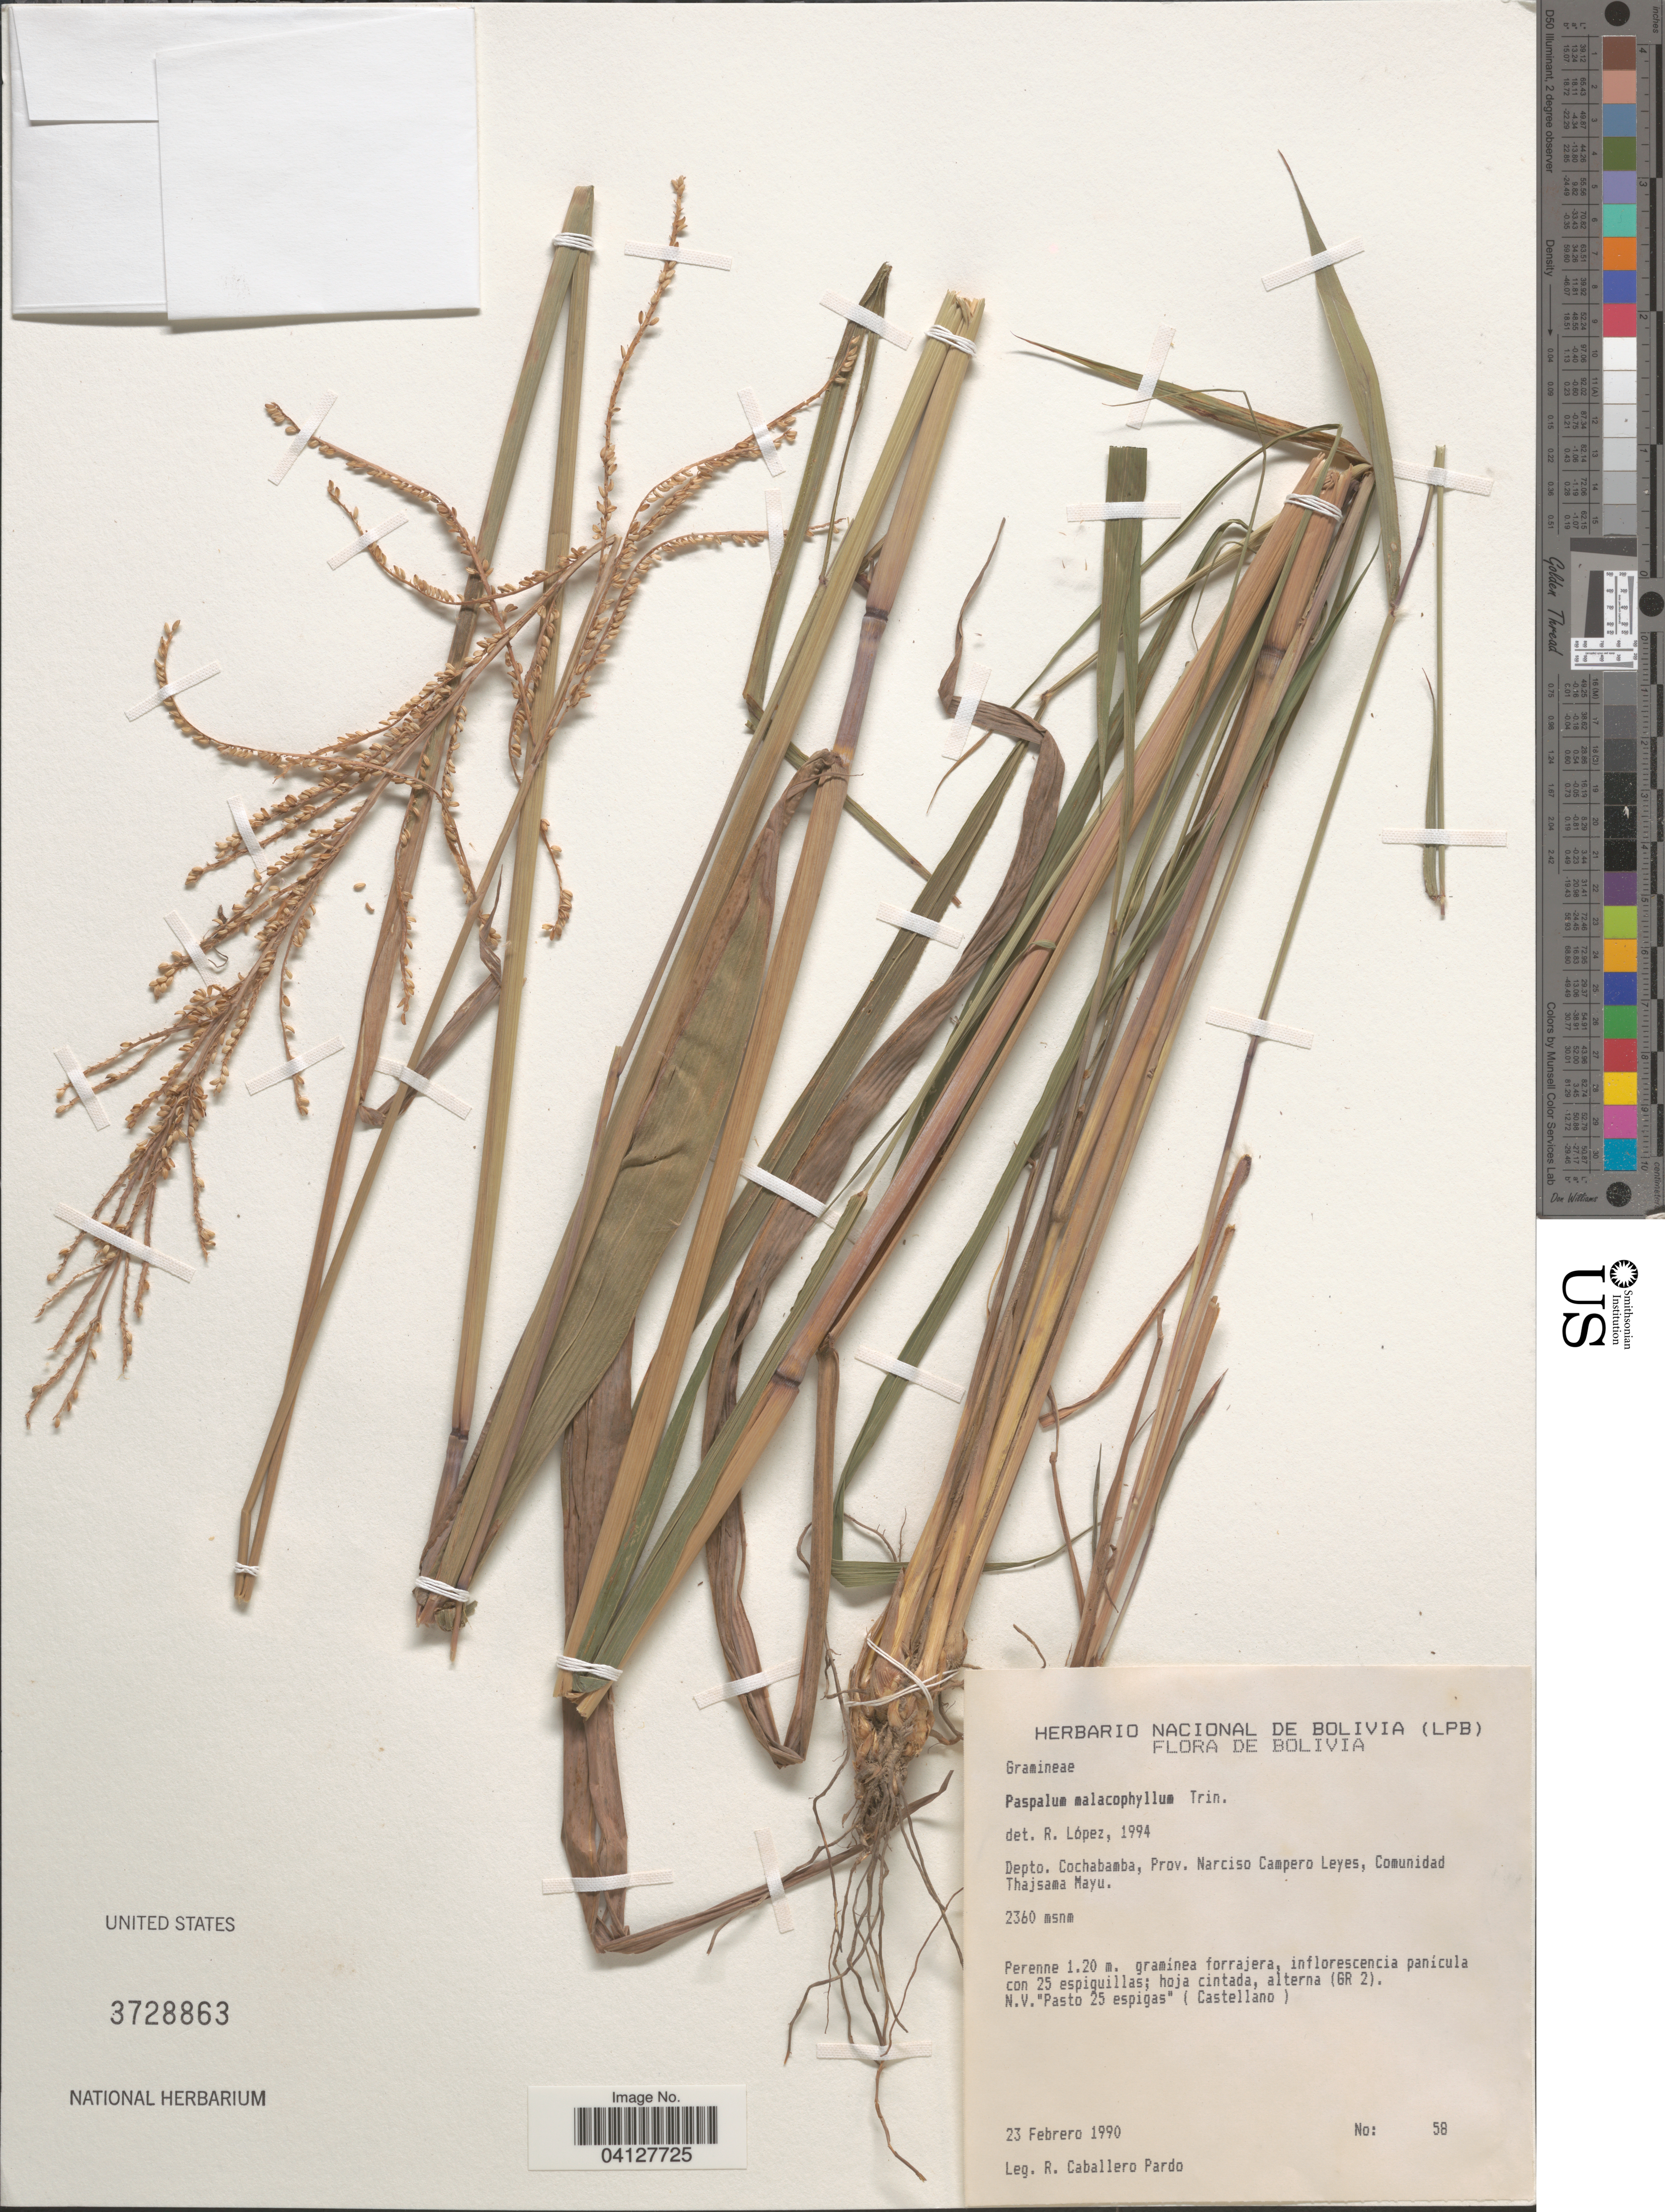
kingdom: Plantae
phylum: Tracheophyta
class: Liliopsida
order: Poales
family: Poaceae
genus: Paspalum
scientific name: Paspalum malacophyllum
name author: Trin.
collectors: R. Pardo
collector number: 58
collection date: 1990-02-23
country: Bolivia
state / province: Cochabamba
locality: Depto. Cochabamba, Prov. Narciso Campero Leyes, Comunidad Thajsama Mayu.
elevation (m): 2360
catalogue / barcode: US 3728863